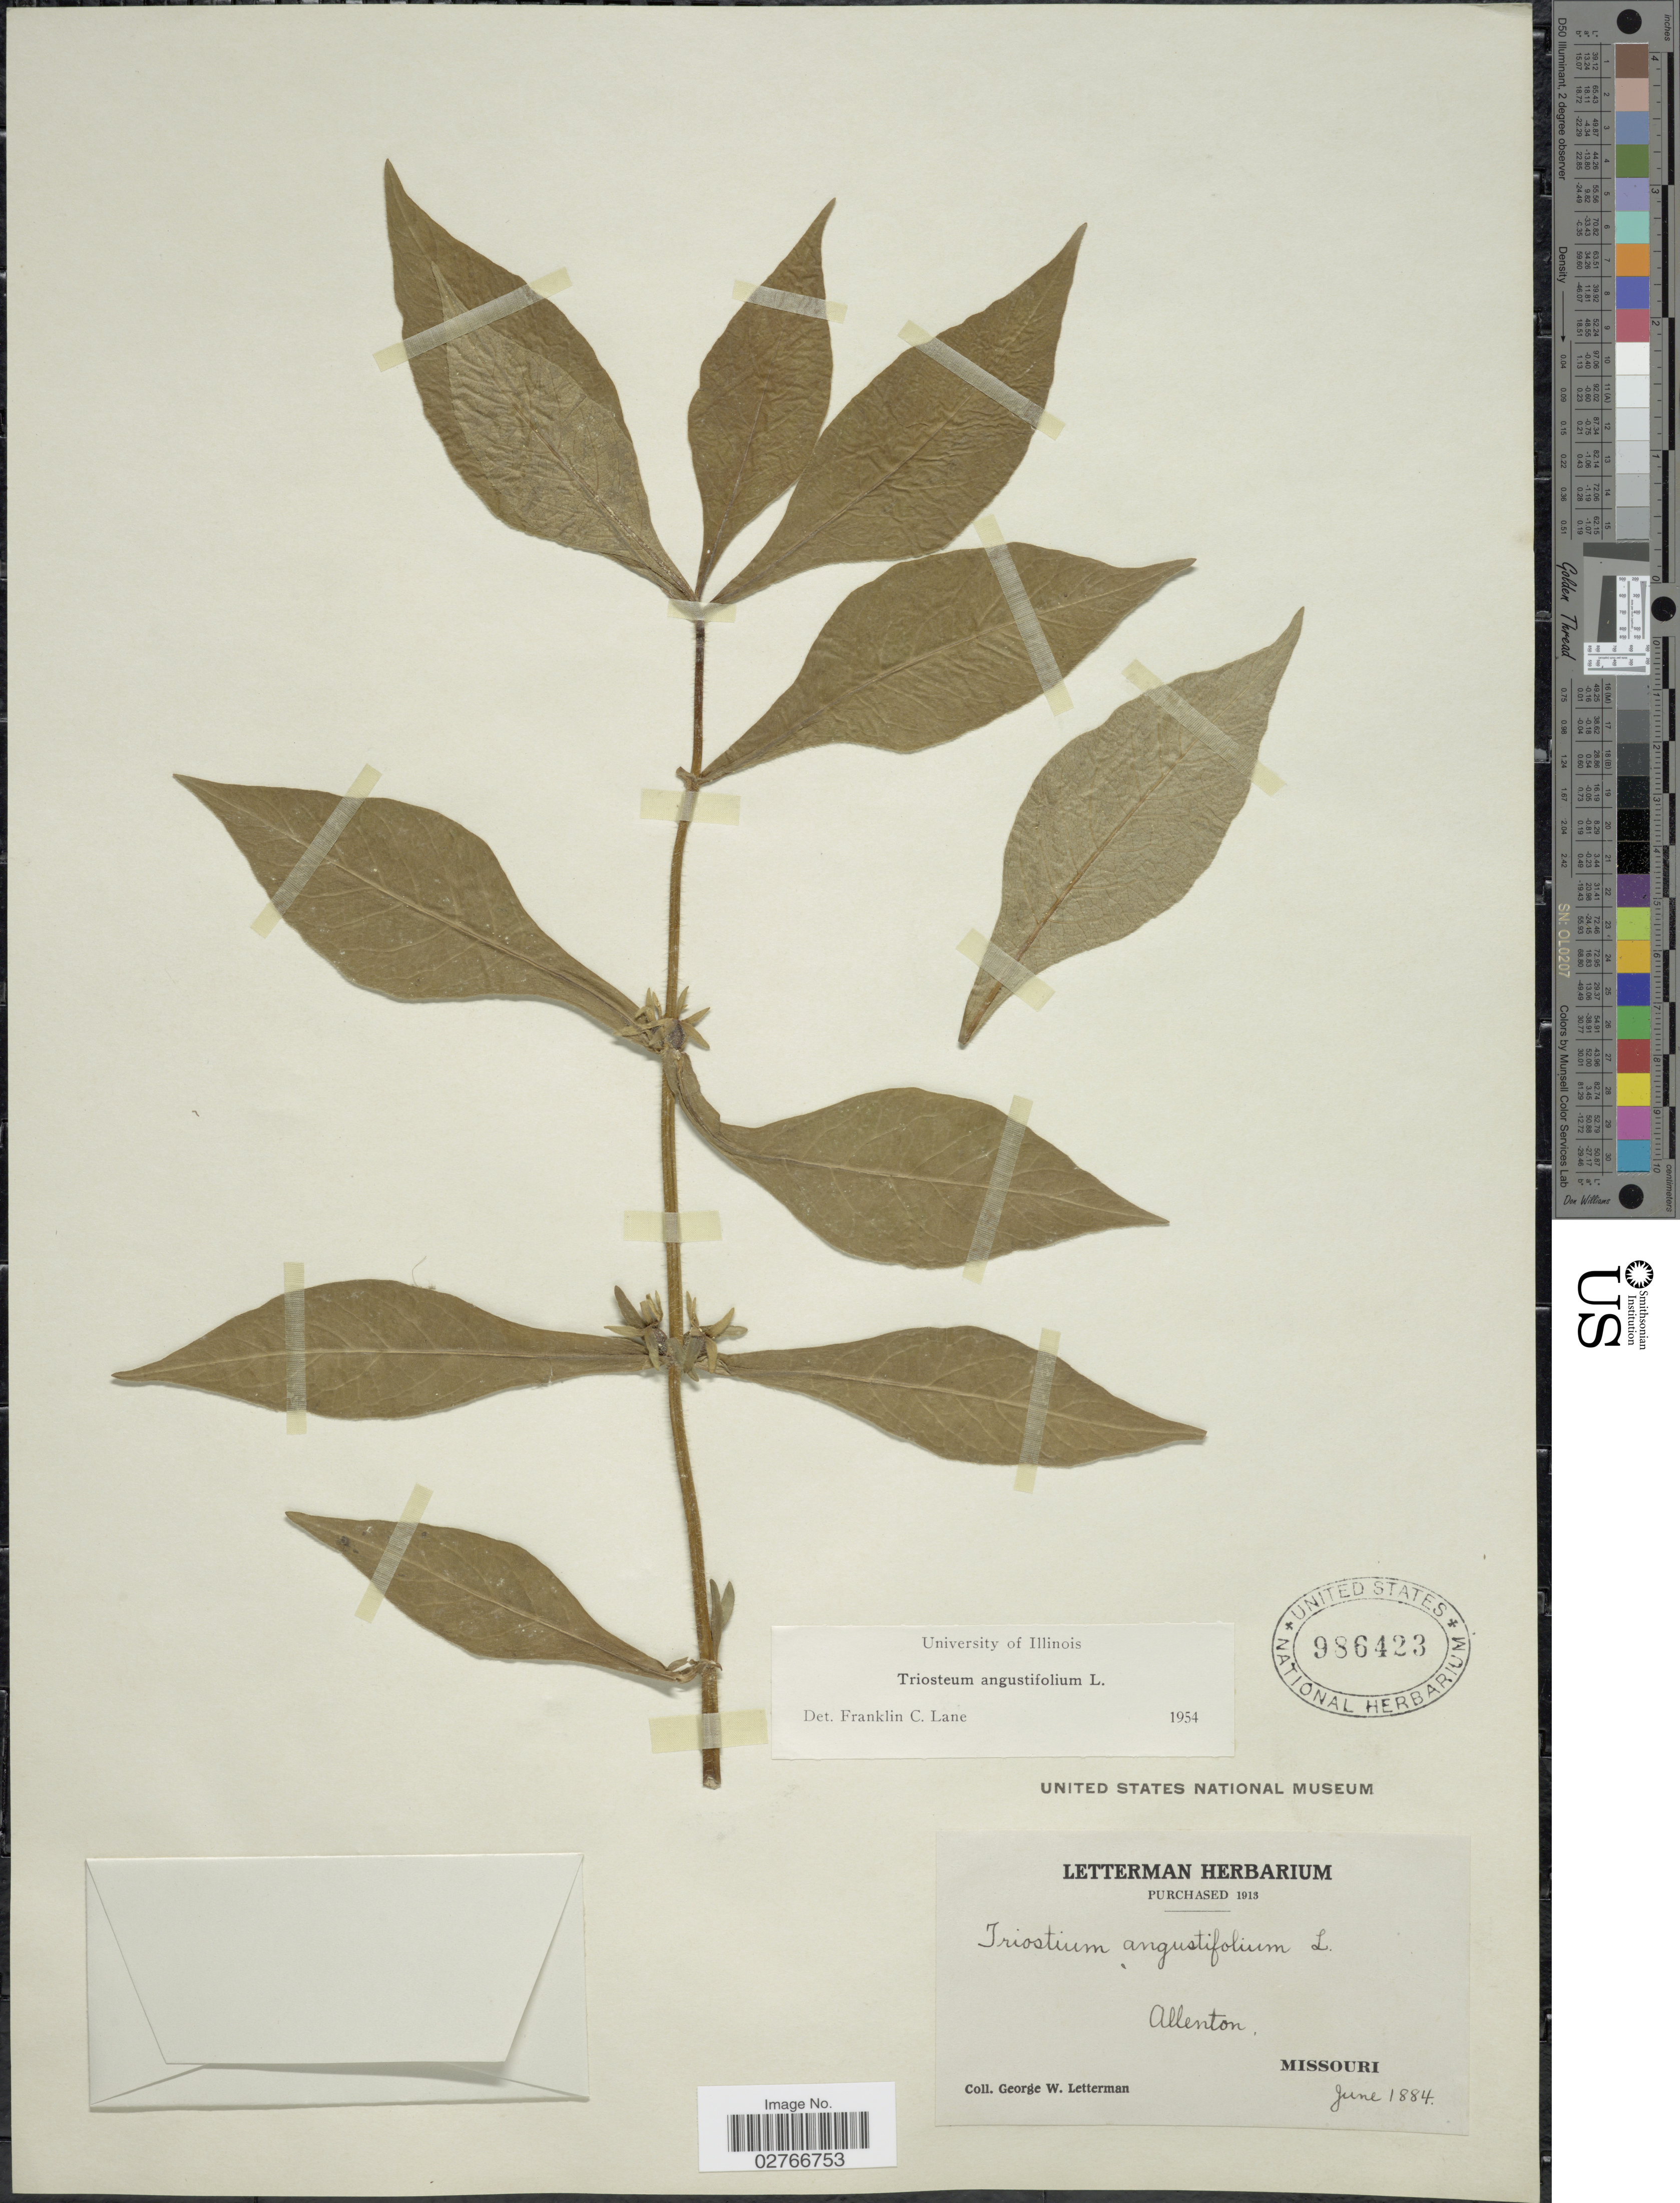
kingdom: Plantae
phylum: Tracheophyta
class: Magnoliopsida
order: Dipsacales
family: Caprifoliaceae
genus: Triosteum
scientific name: Triosteum angustifolium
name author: L.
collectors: G. W. Letterman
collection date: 1884-06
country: United States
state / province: Missouri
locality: Allenton.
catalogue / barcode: US 986423